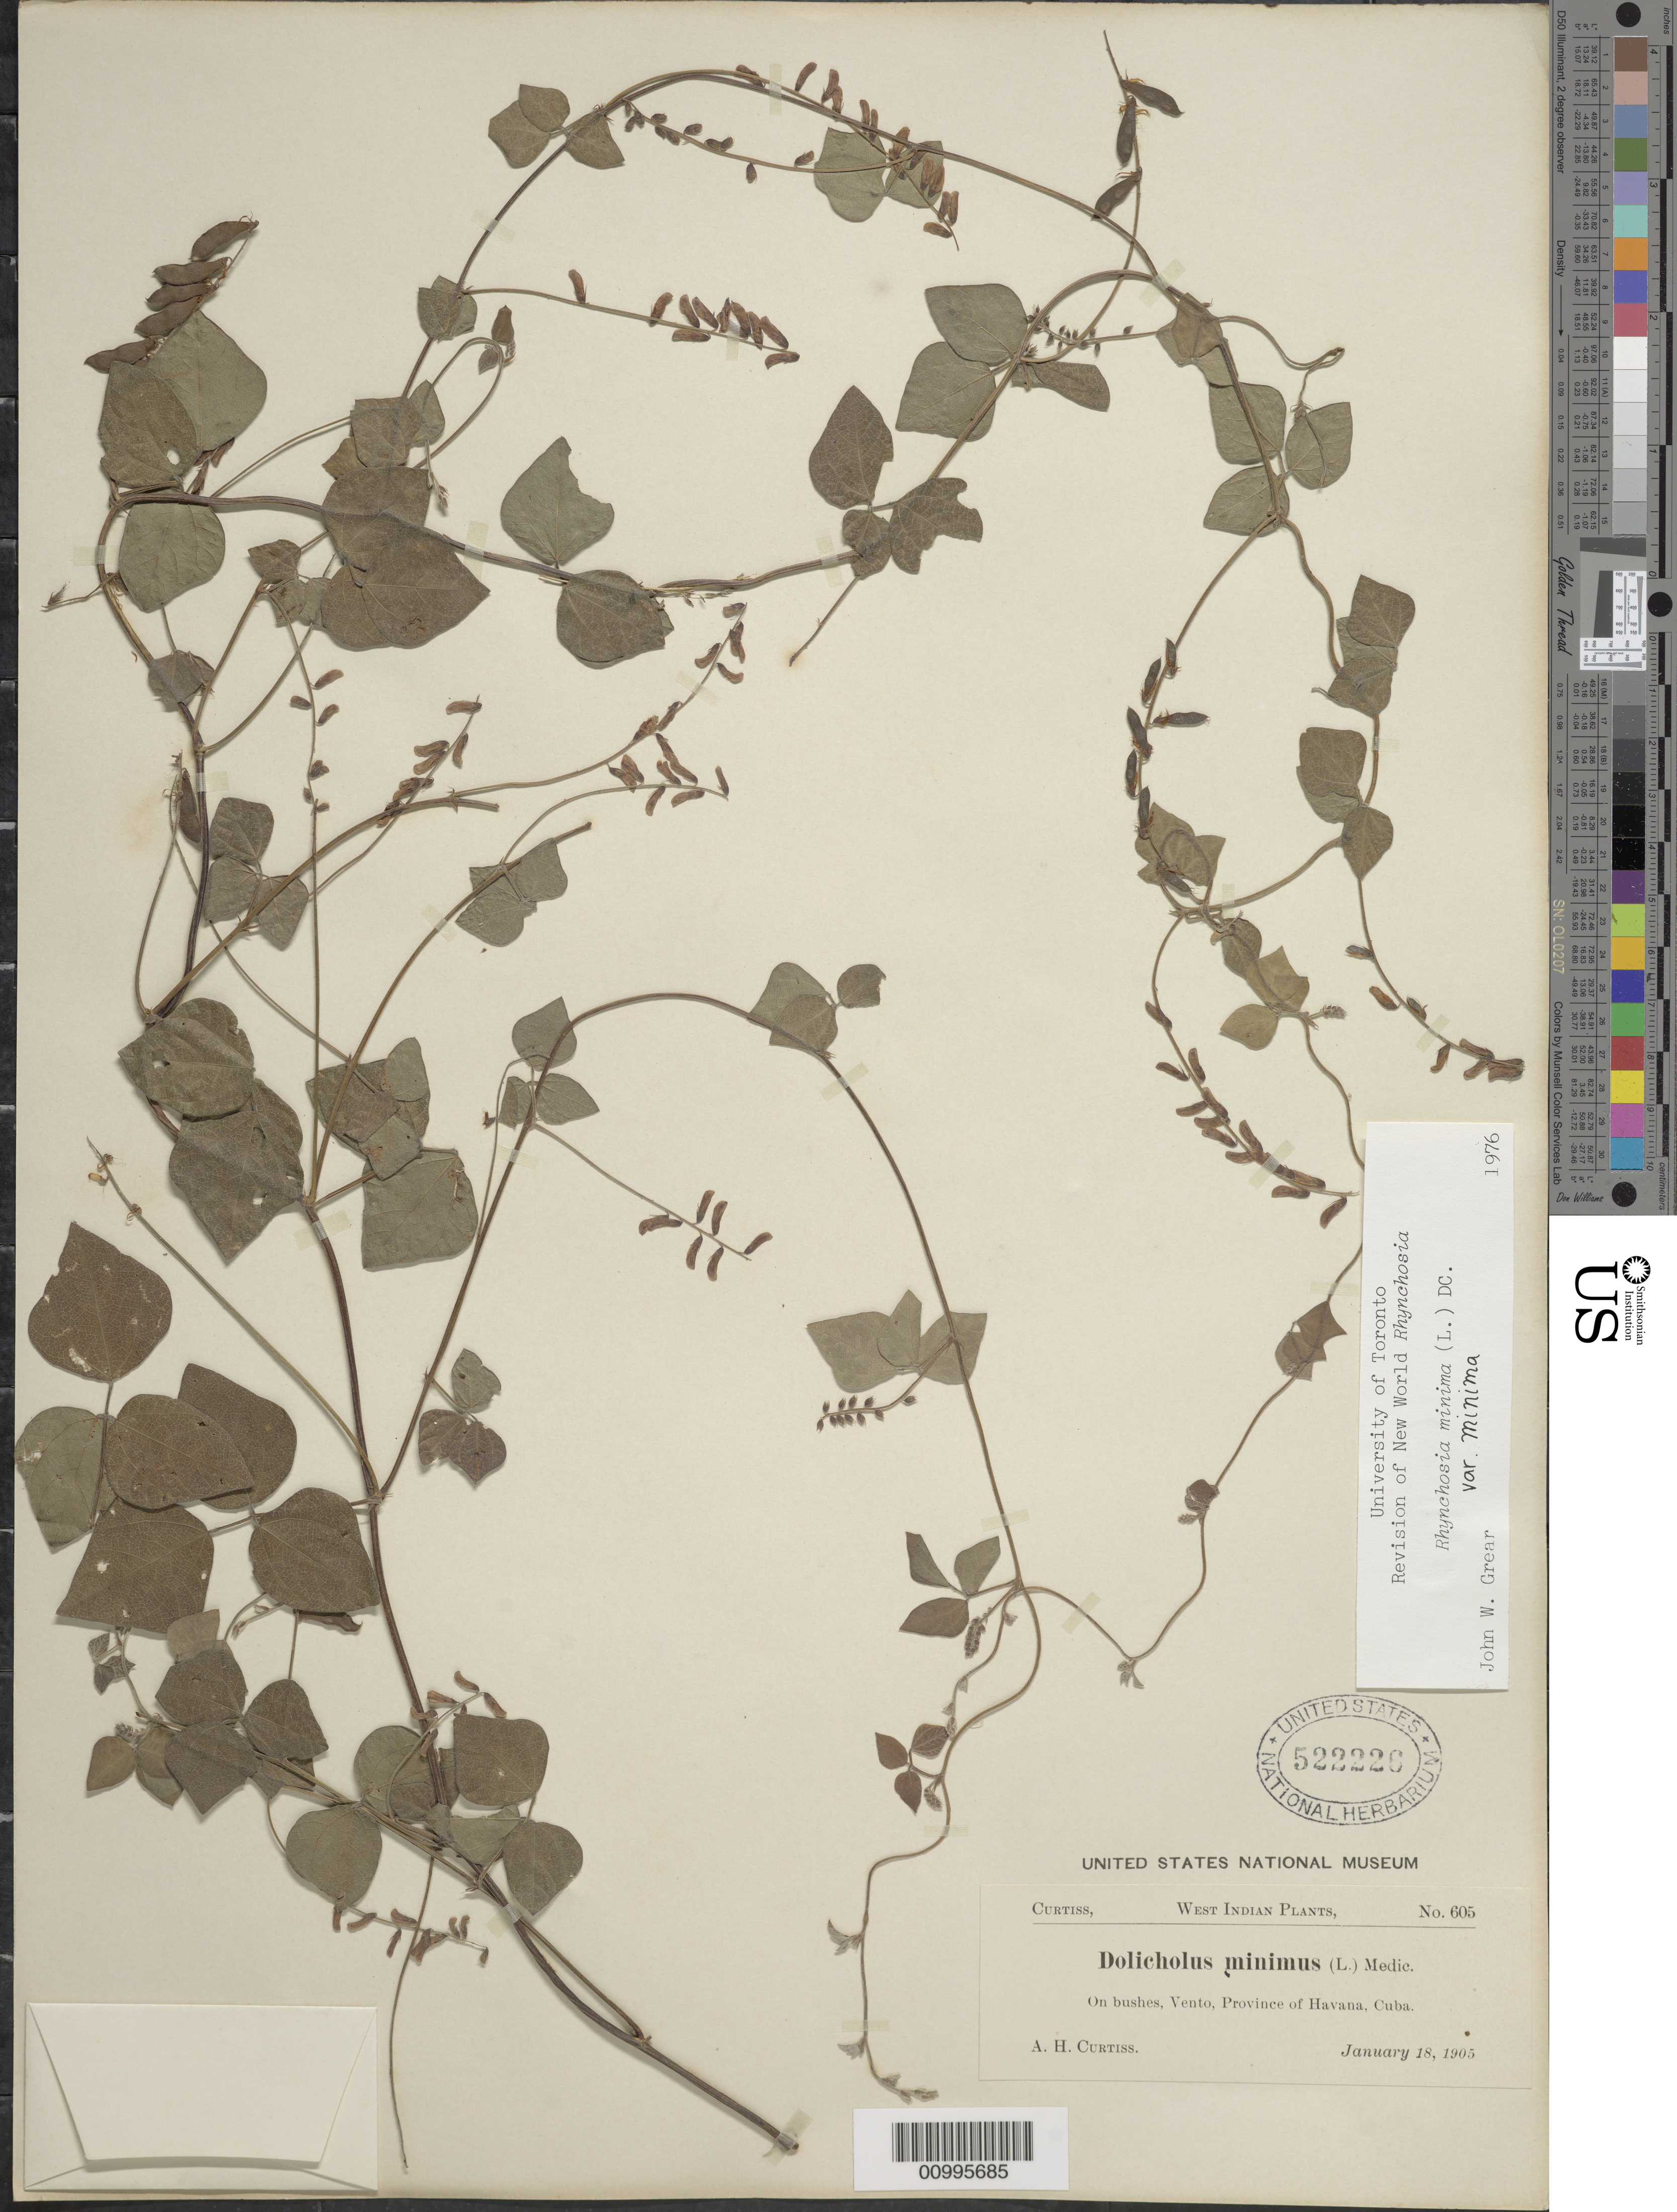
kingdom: Plantae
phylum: Tracheophyta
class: Magnoliopsida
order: Fabales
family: Fabaceae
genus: Rhynchosia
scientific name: Rhynchosia minima var. minima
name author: (L.) DC.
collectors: A. H. Curtiss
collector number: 605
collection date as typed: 18 Jan 1905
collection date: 1905-01-18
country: Cuba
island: Cuba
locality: On bushes, Vento, Province of Havana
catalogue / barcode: US 522226